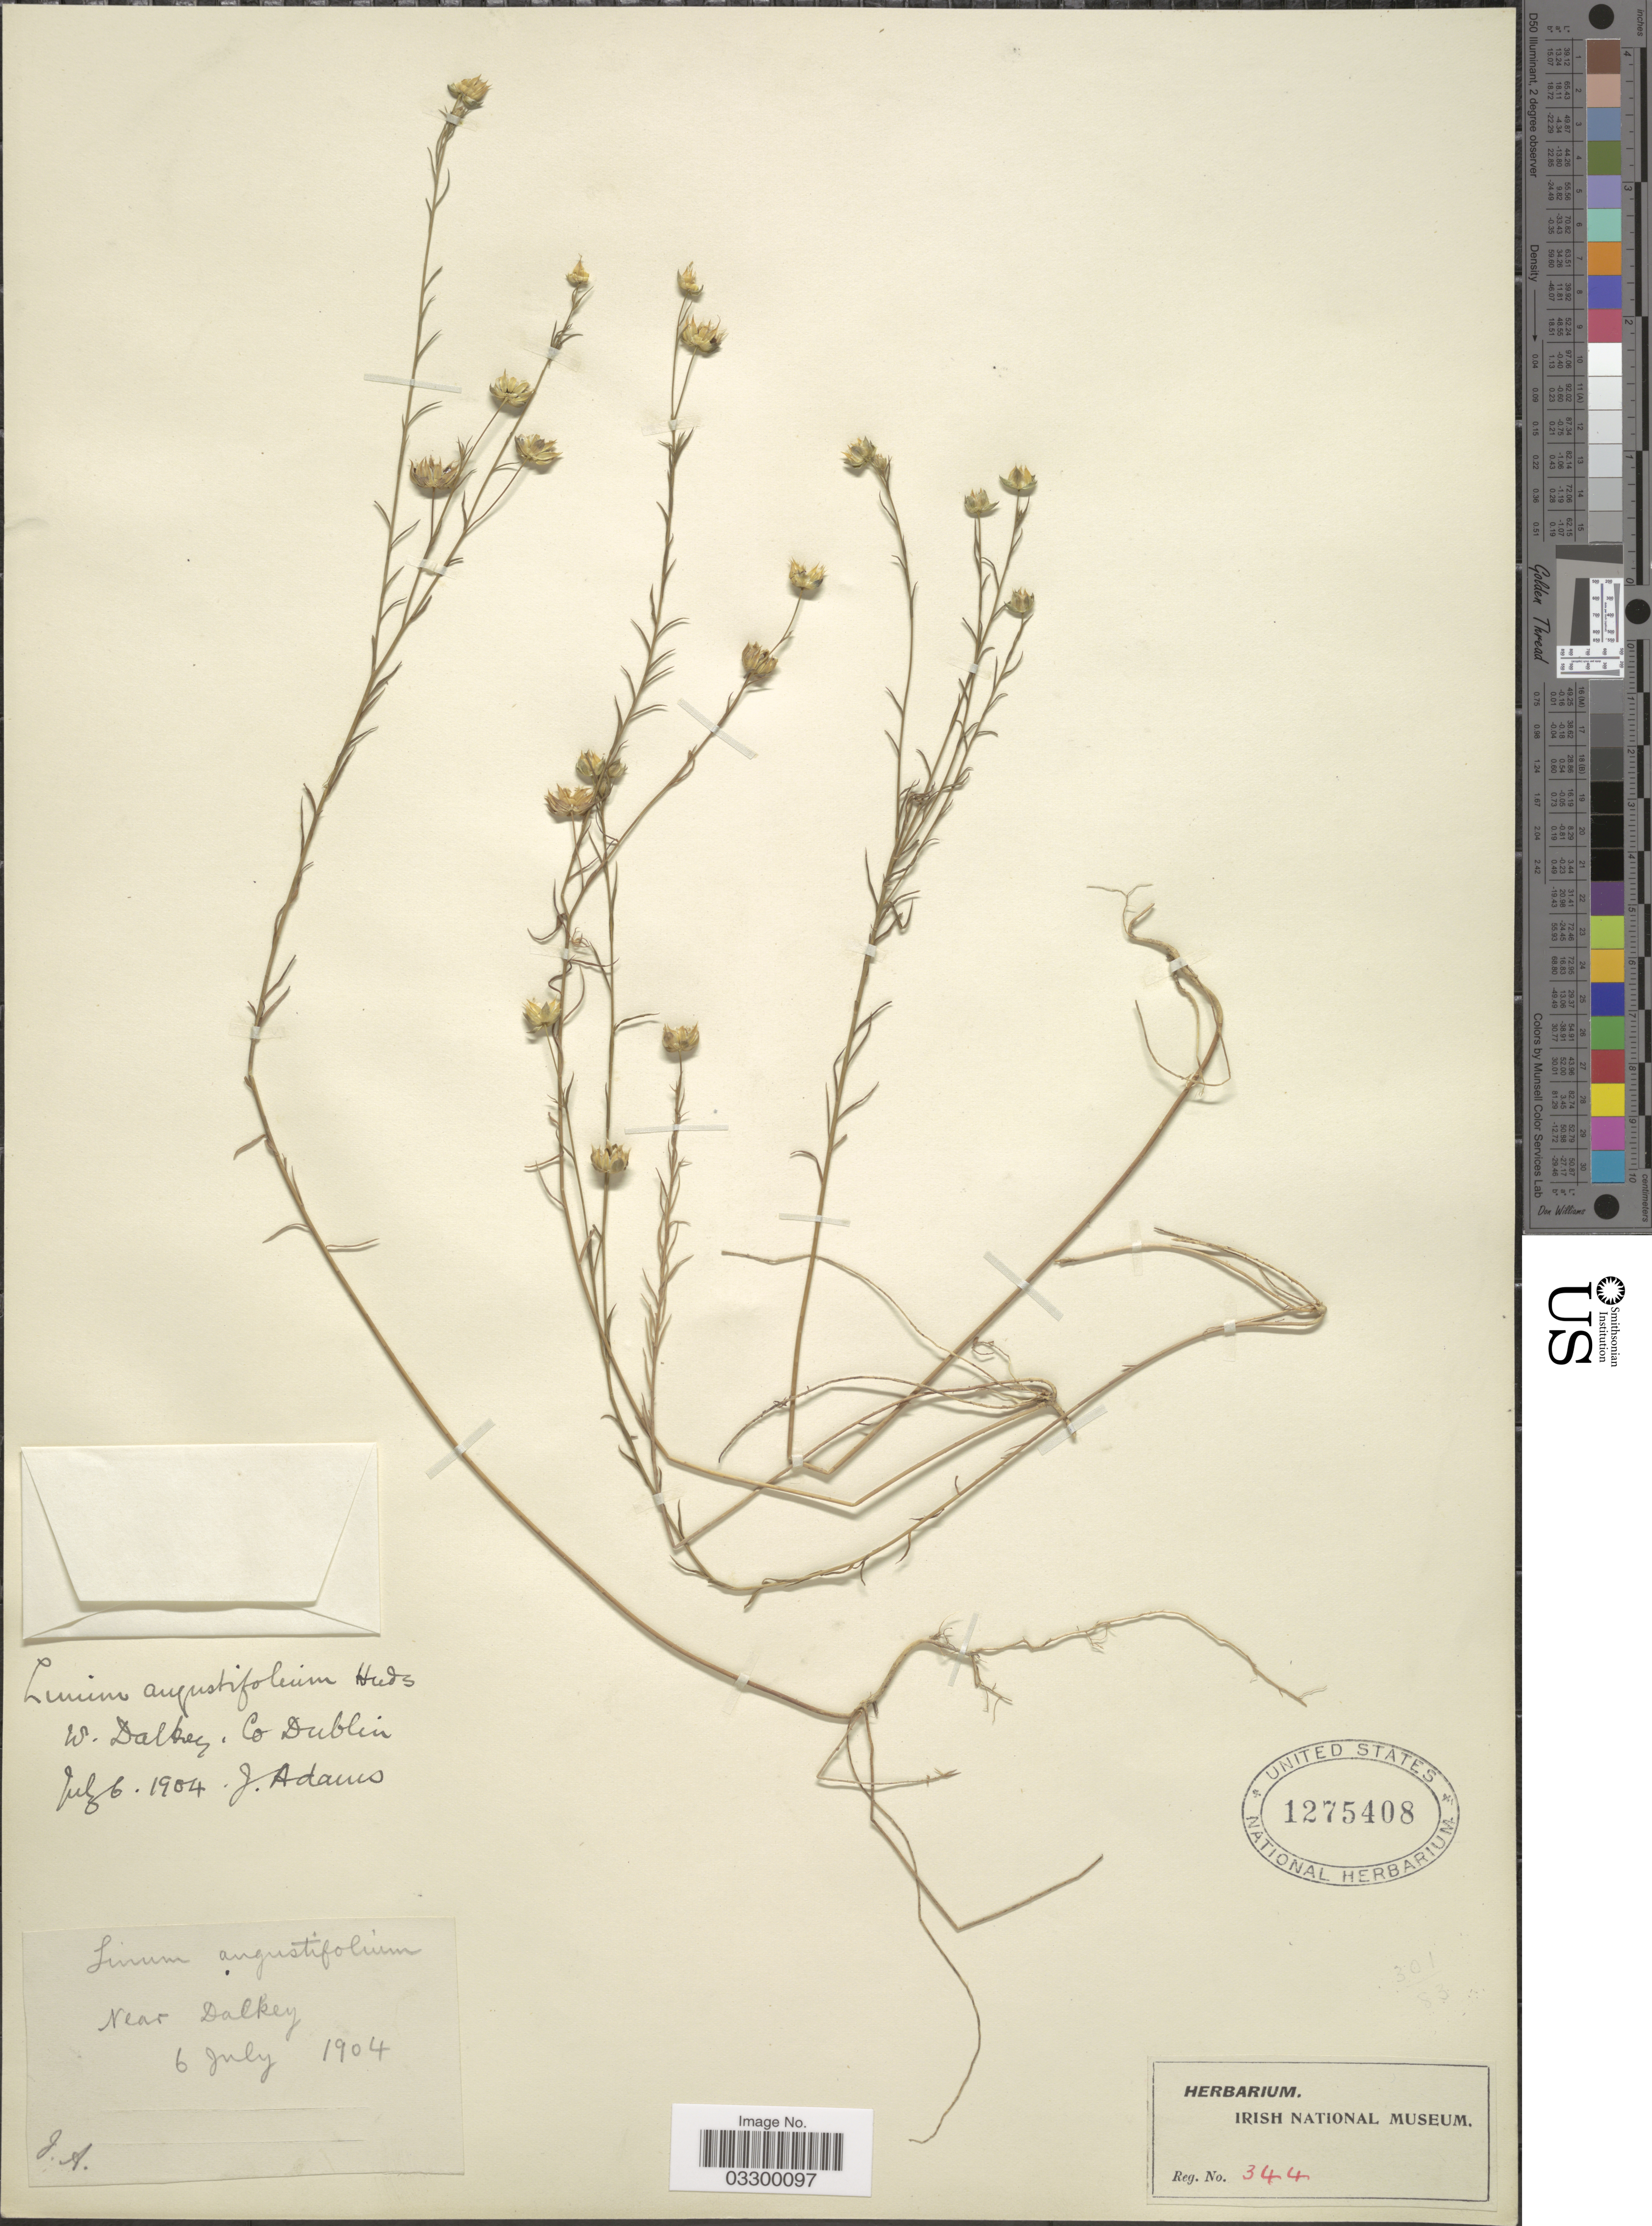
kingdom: Plantae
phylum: Tracheophyta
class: Magnoliopsida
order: Malpighiales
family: Linaceae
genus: Linum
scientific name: Linum angustifolium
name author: Huds.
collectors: J. Adams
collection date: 1904-07-06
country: Ireland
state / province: Leinster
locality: W. Dalkey, Co Dublin. Near Dalkey.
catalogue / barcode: US 1275408